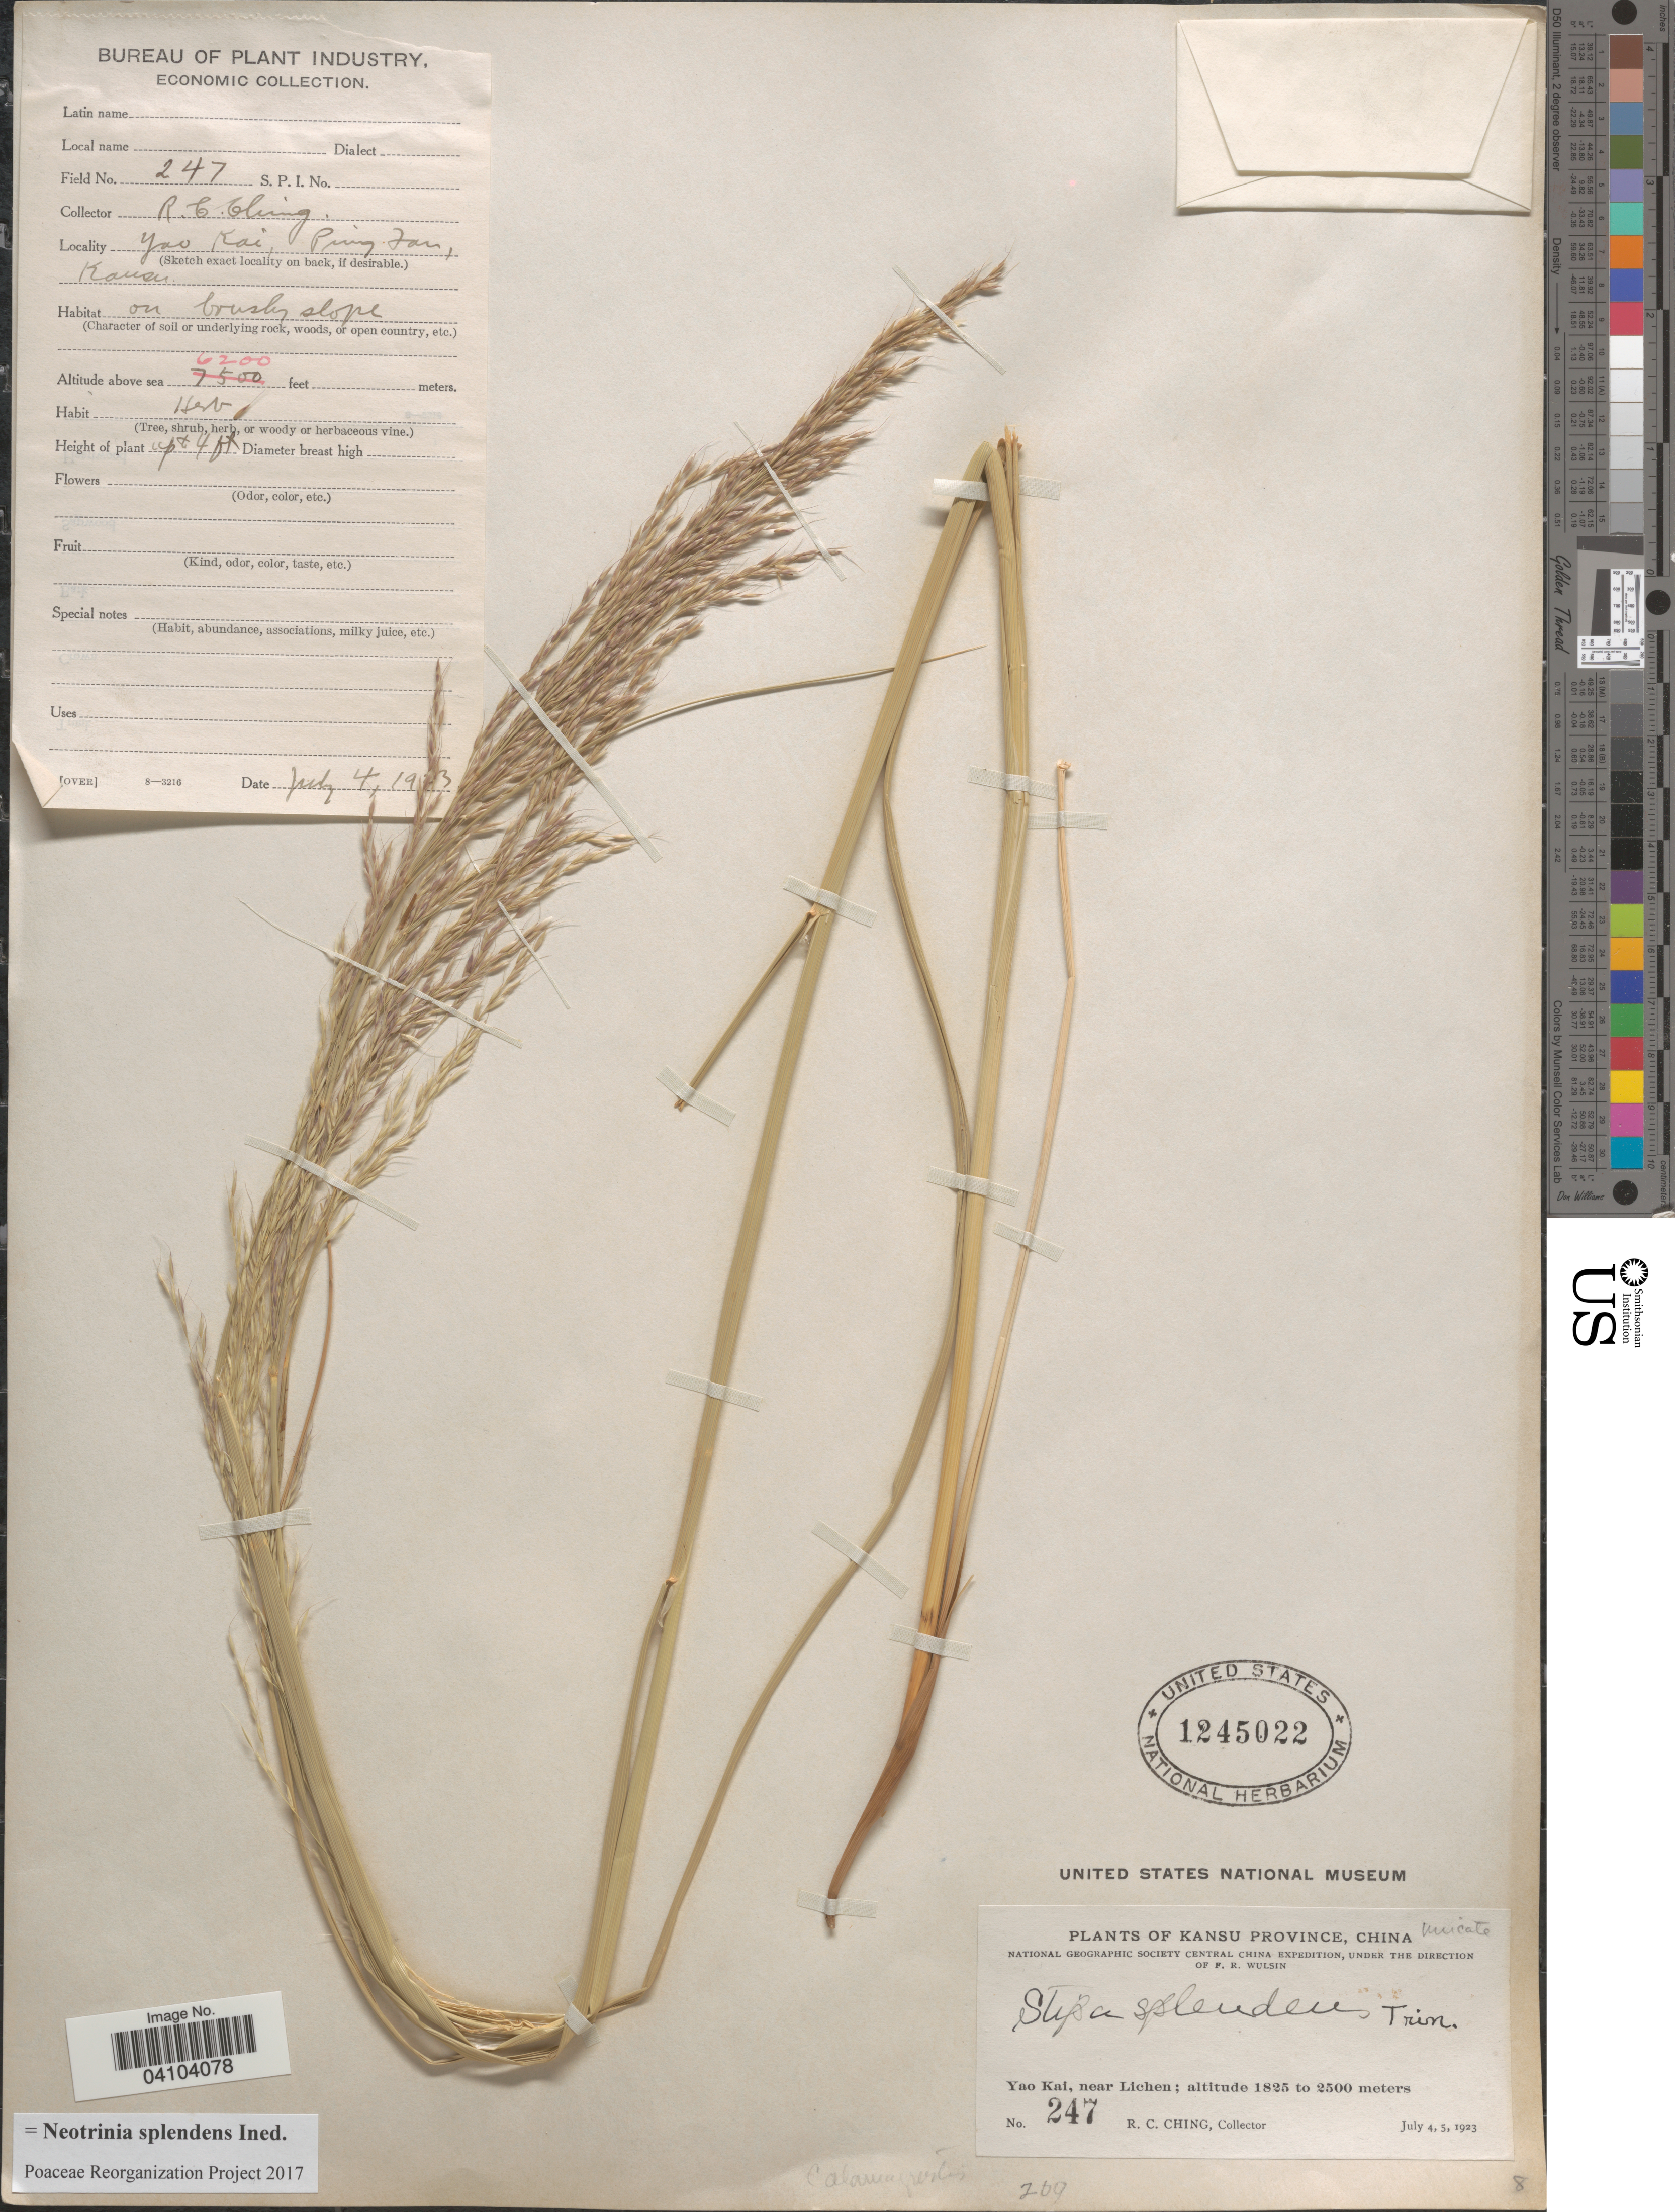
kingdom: Plantae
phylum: Tracheophyta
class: Liliopsida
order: Poales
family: Poaceae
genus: Neotrinia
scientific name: Neotrinia splendens (Trin.) M. Nobis, P.D. Gudkova & A. Nowak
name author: (Trin.)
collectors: R. C. Ching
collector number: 247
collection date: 1923-07-04/1923-07-05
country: China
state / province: Gansu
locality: Kansu Province. National Geographic Society Central China Expedition. Yao Kai, near Lichen.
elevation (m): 1825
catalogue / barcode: US 1245022